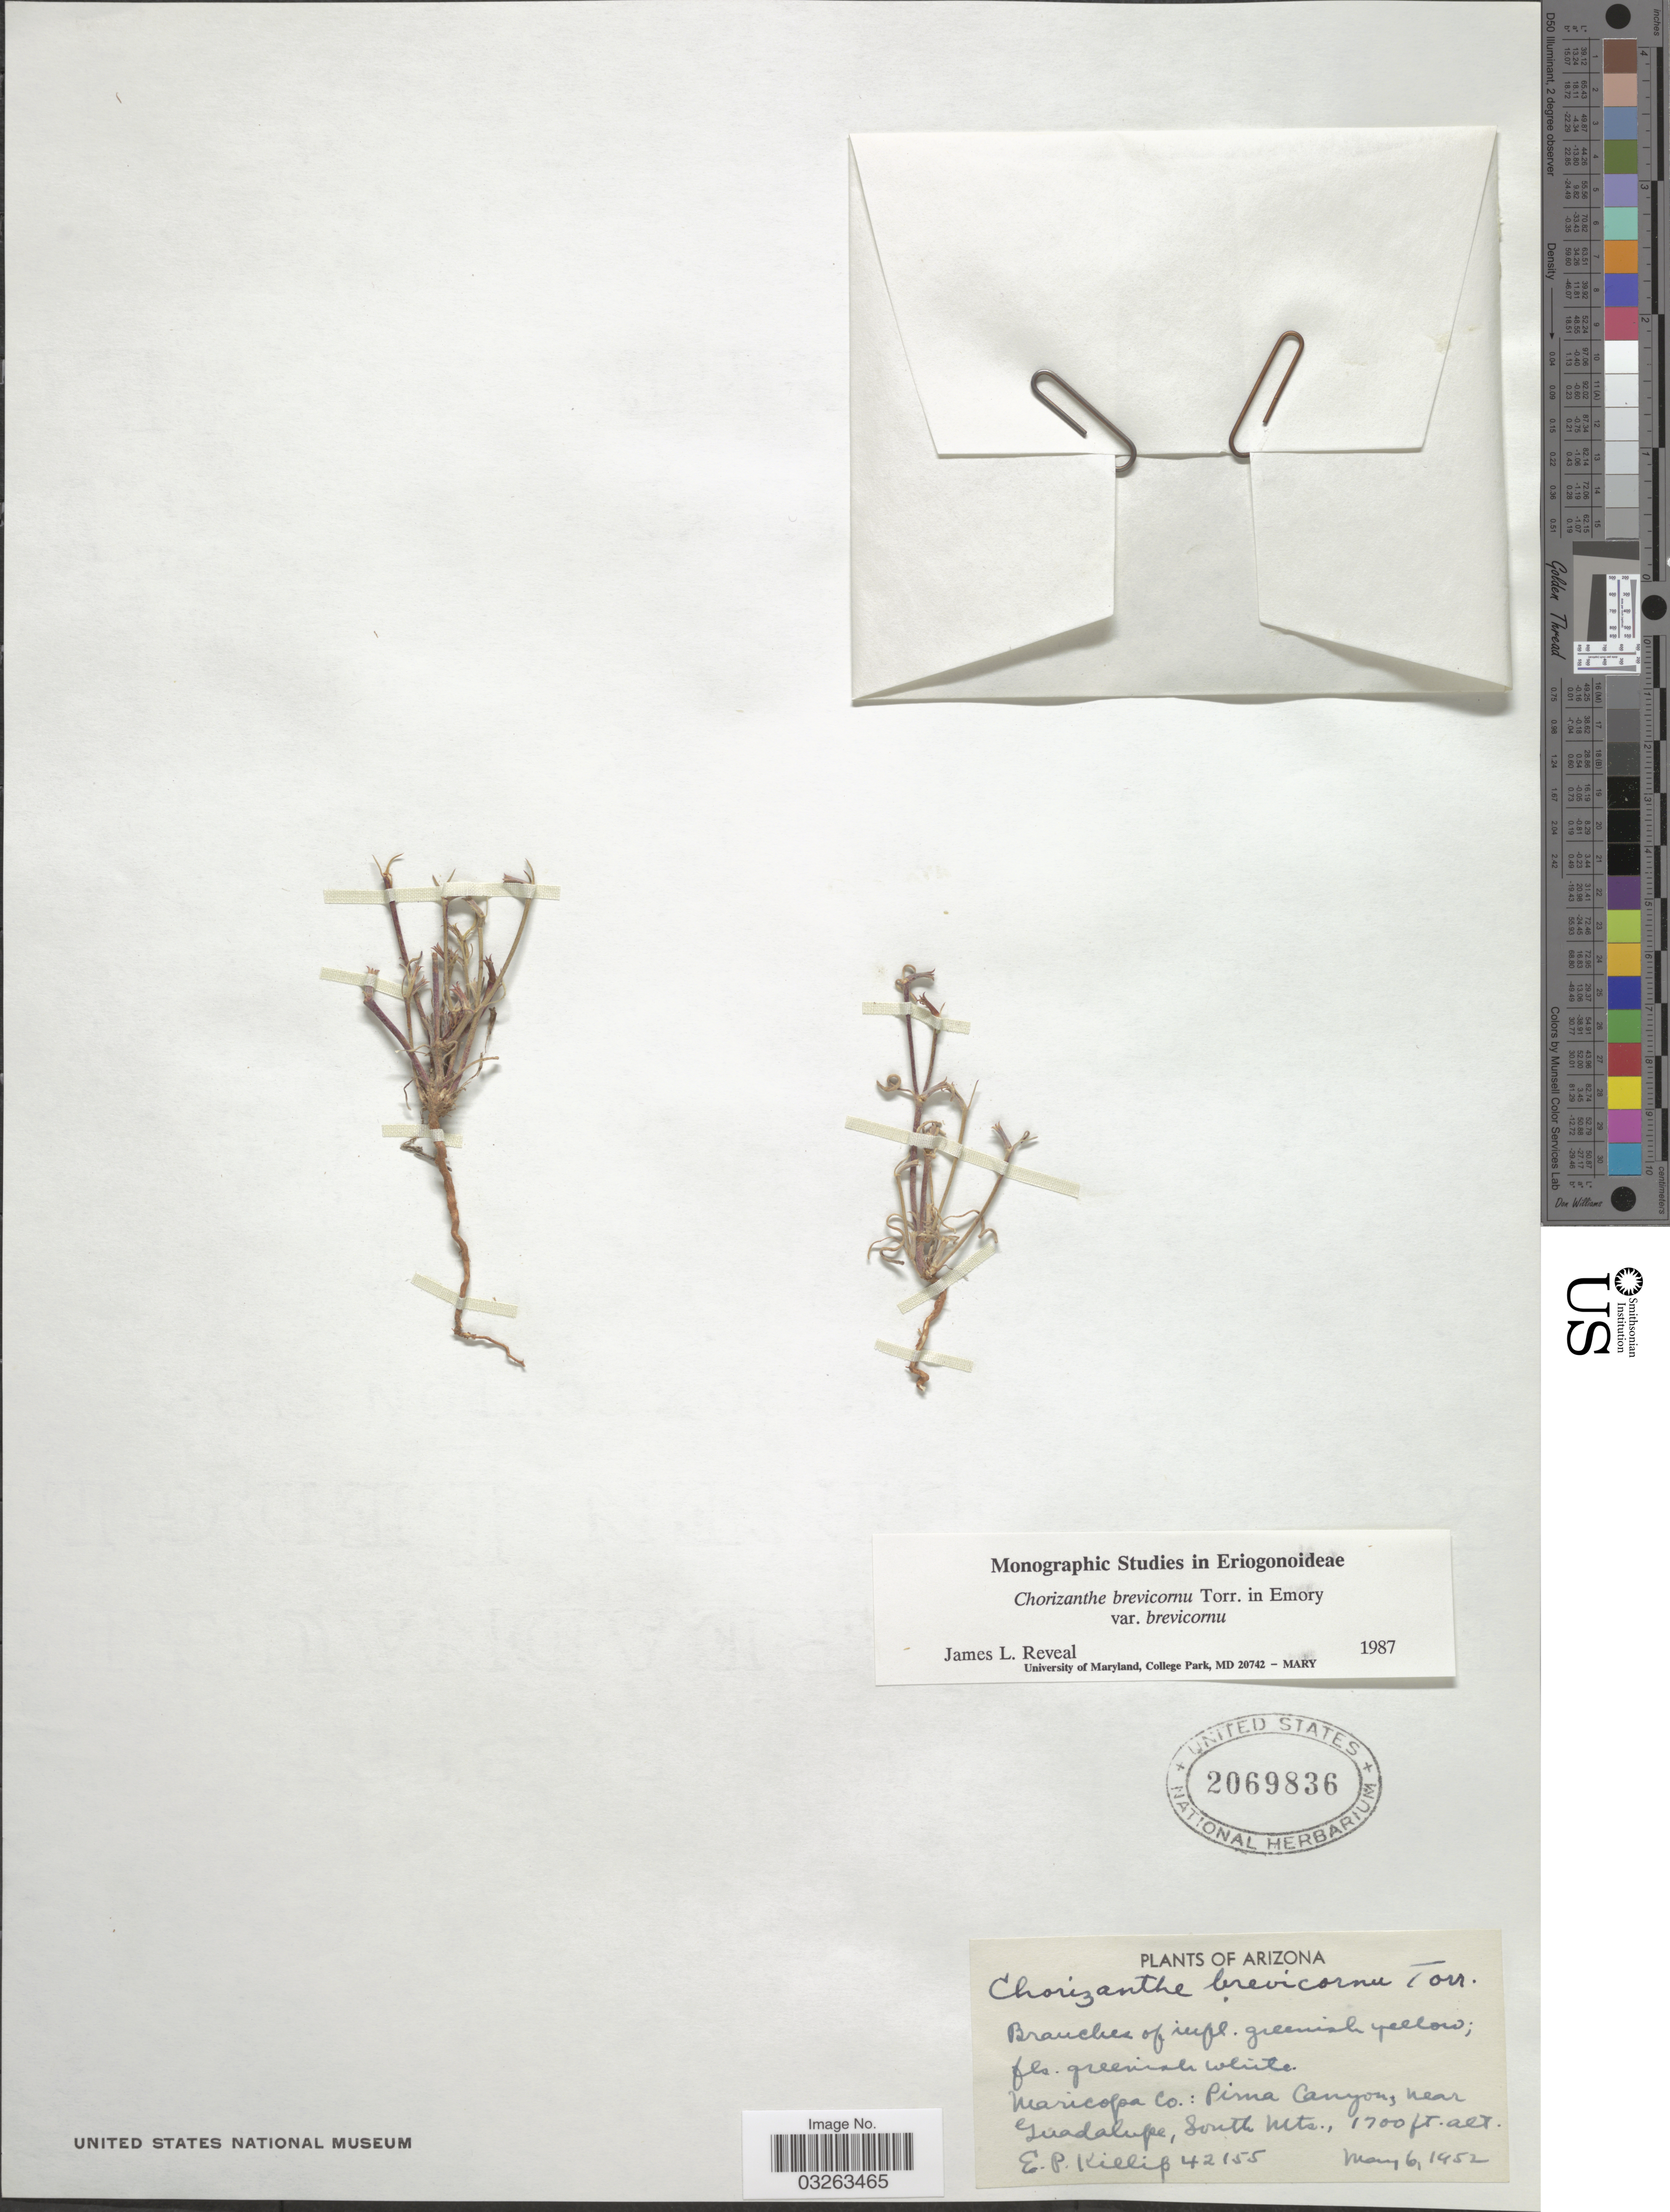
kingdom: Plantae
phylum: Tracheophyta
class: Magnoliopsida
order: Caryophyllales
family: Polygonaceae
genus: Chorizanthe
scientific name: Chorizanthe brevicornu var. brevicornu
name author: Torr.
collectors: E. P. Killip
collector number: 42155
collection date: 1952-05-06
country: United States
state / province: Arizona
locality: Maricopa Co.: Pima Canyon, near Guadalupe, South Mts.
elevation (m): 518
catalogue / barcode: US 2069836